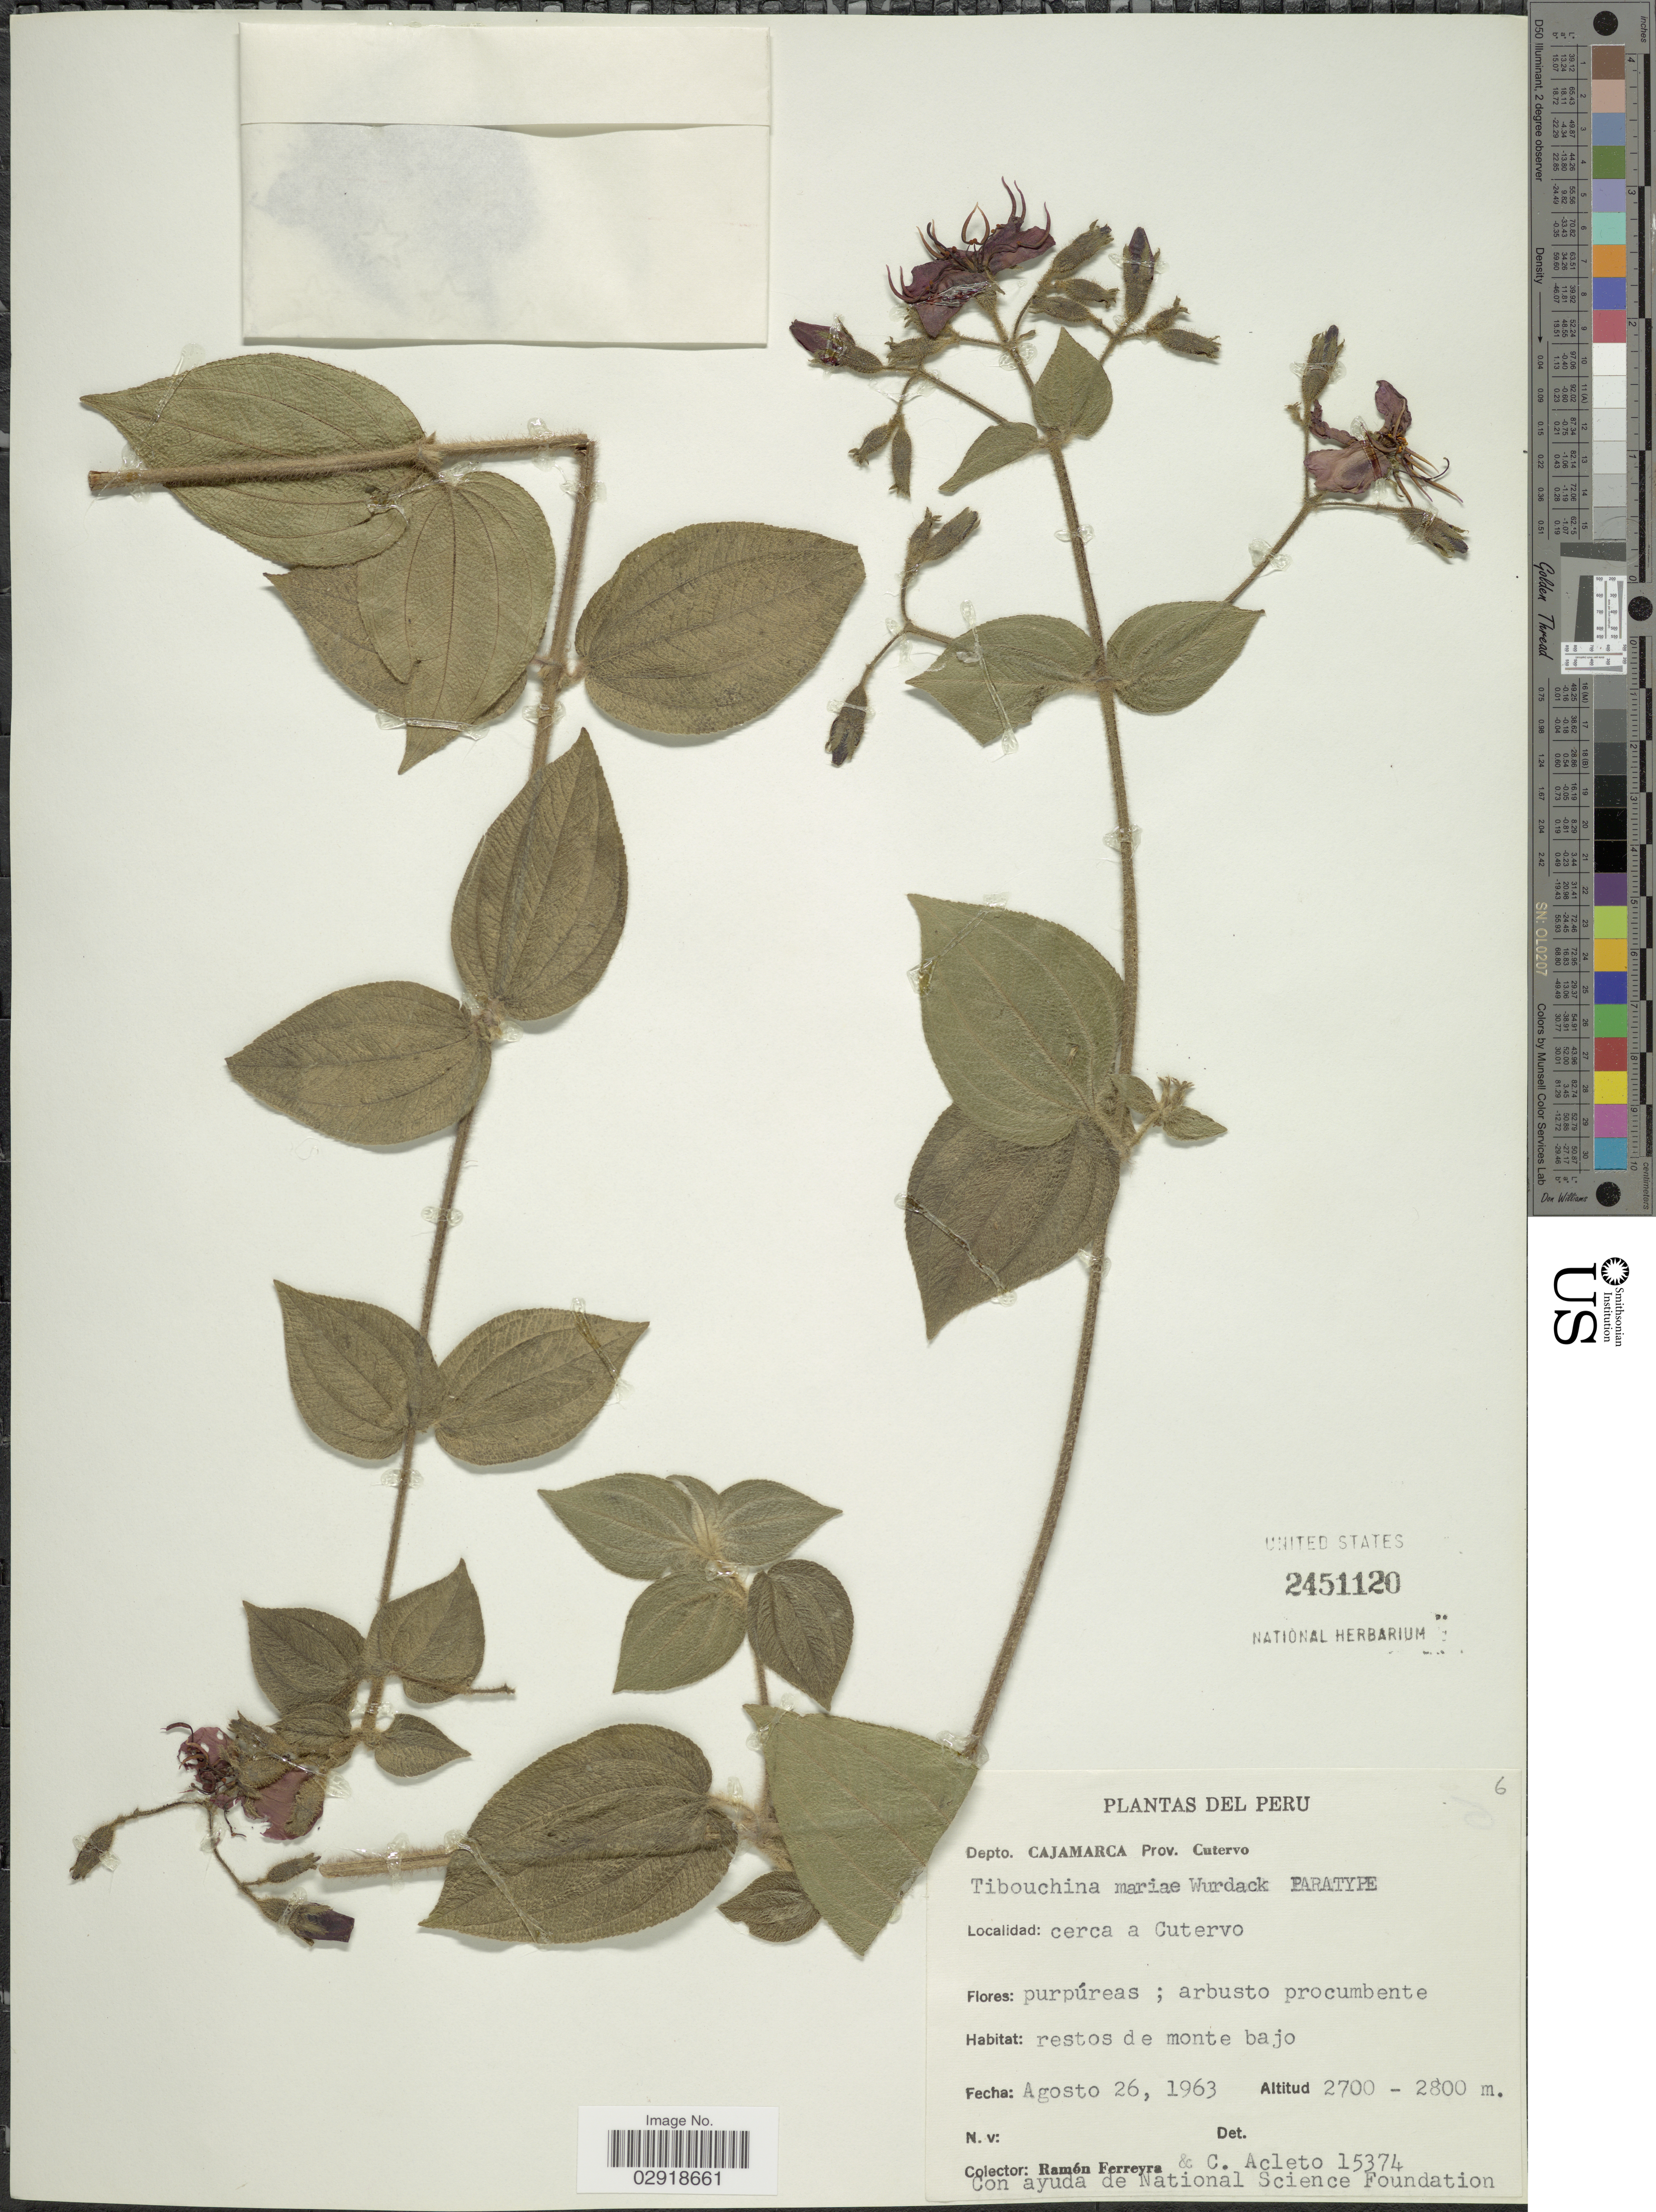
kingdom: Plantae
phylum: Tracheophyta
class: Magnoliopsida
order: Myrtales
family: Melastomataceae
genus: Chaetogastra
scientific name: Chaetogastra mariae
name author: (Wurdack) P.J.F. Guim. & Michelang.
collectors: R. A. Ferreyra & C. Acleto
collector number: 15374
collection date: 1963-08-26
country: Peru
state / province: Cajamarca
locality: Depto. Cajamarca, Prov. Cutervo. Cerca a Cutervo.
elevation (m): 2700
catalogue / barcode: US 2451120